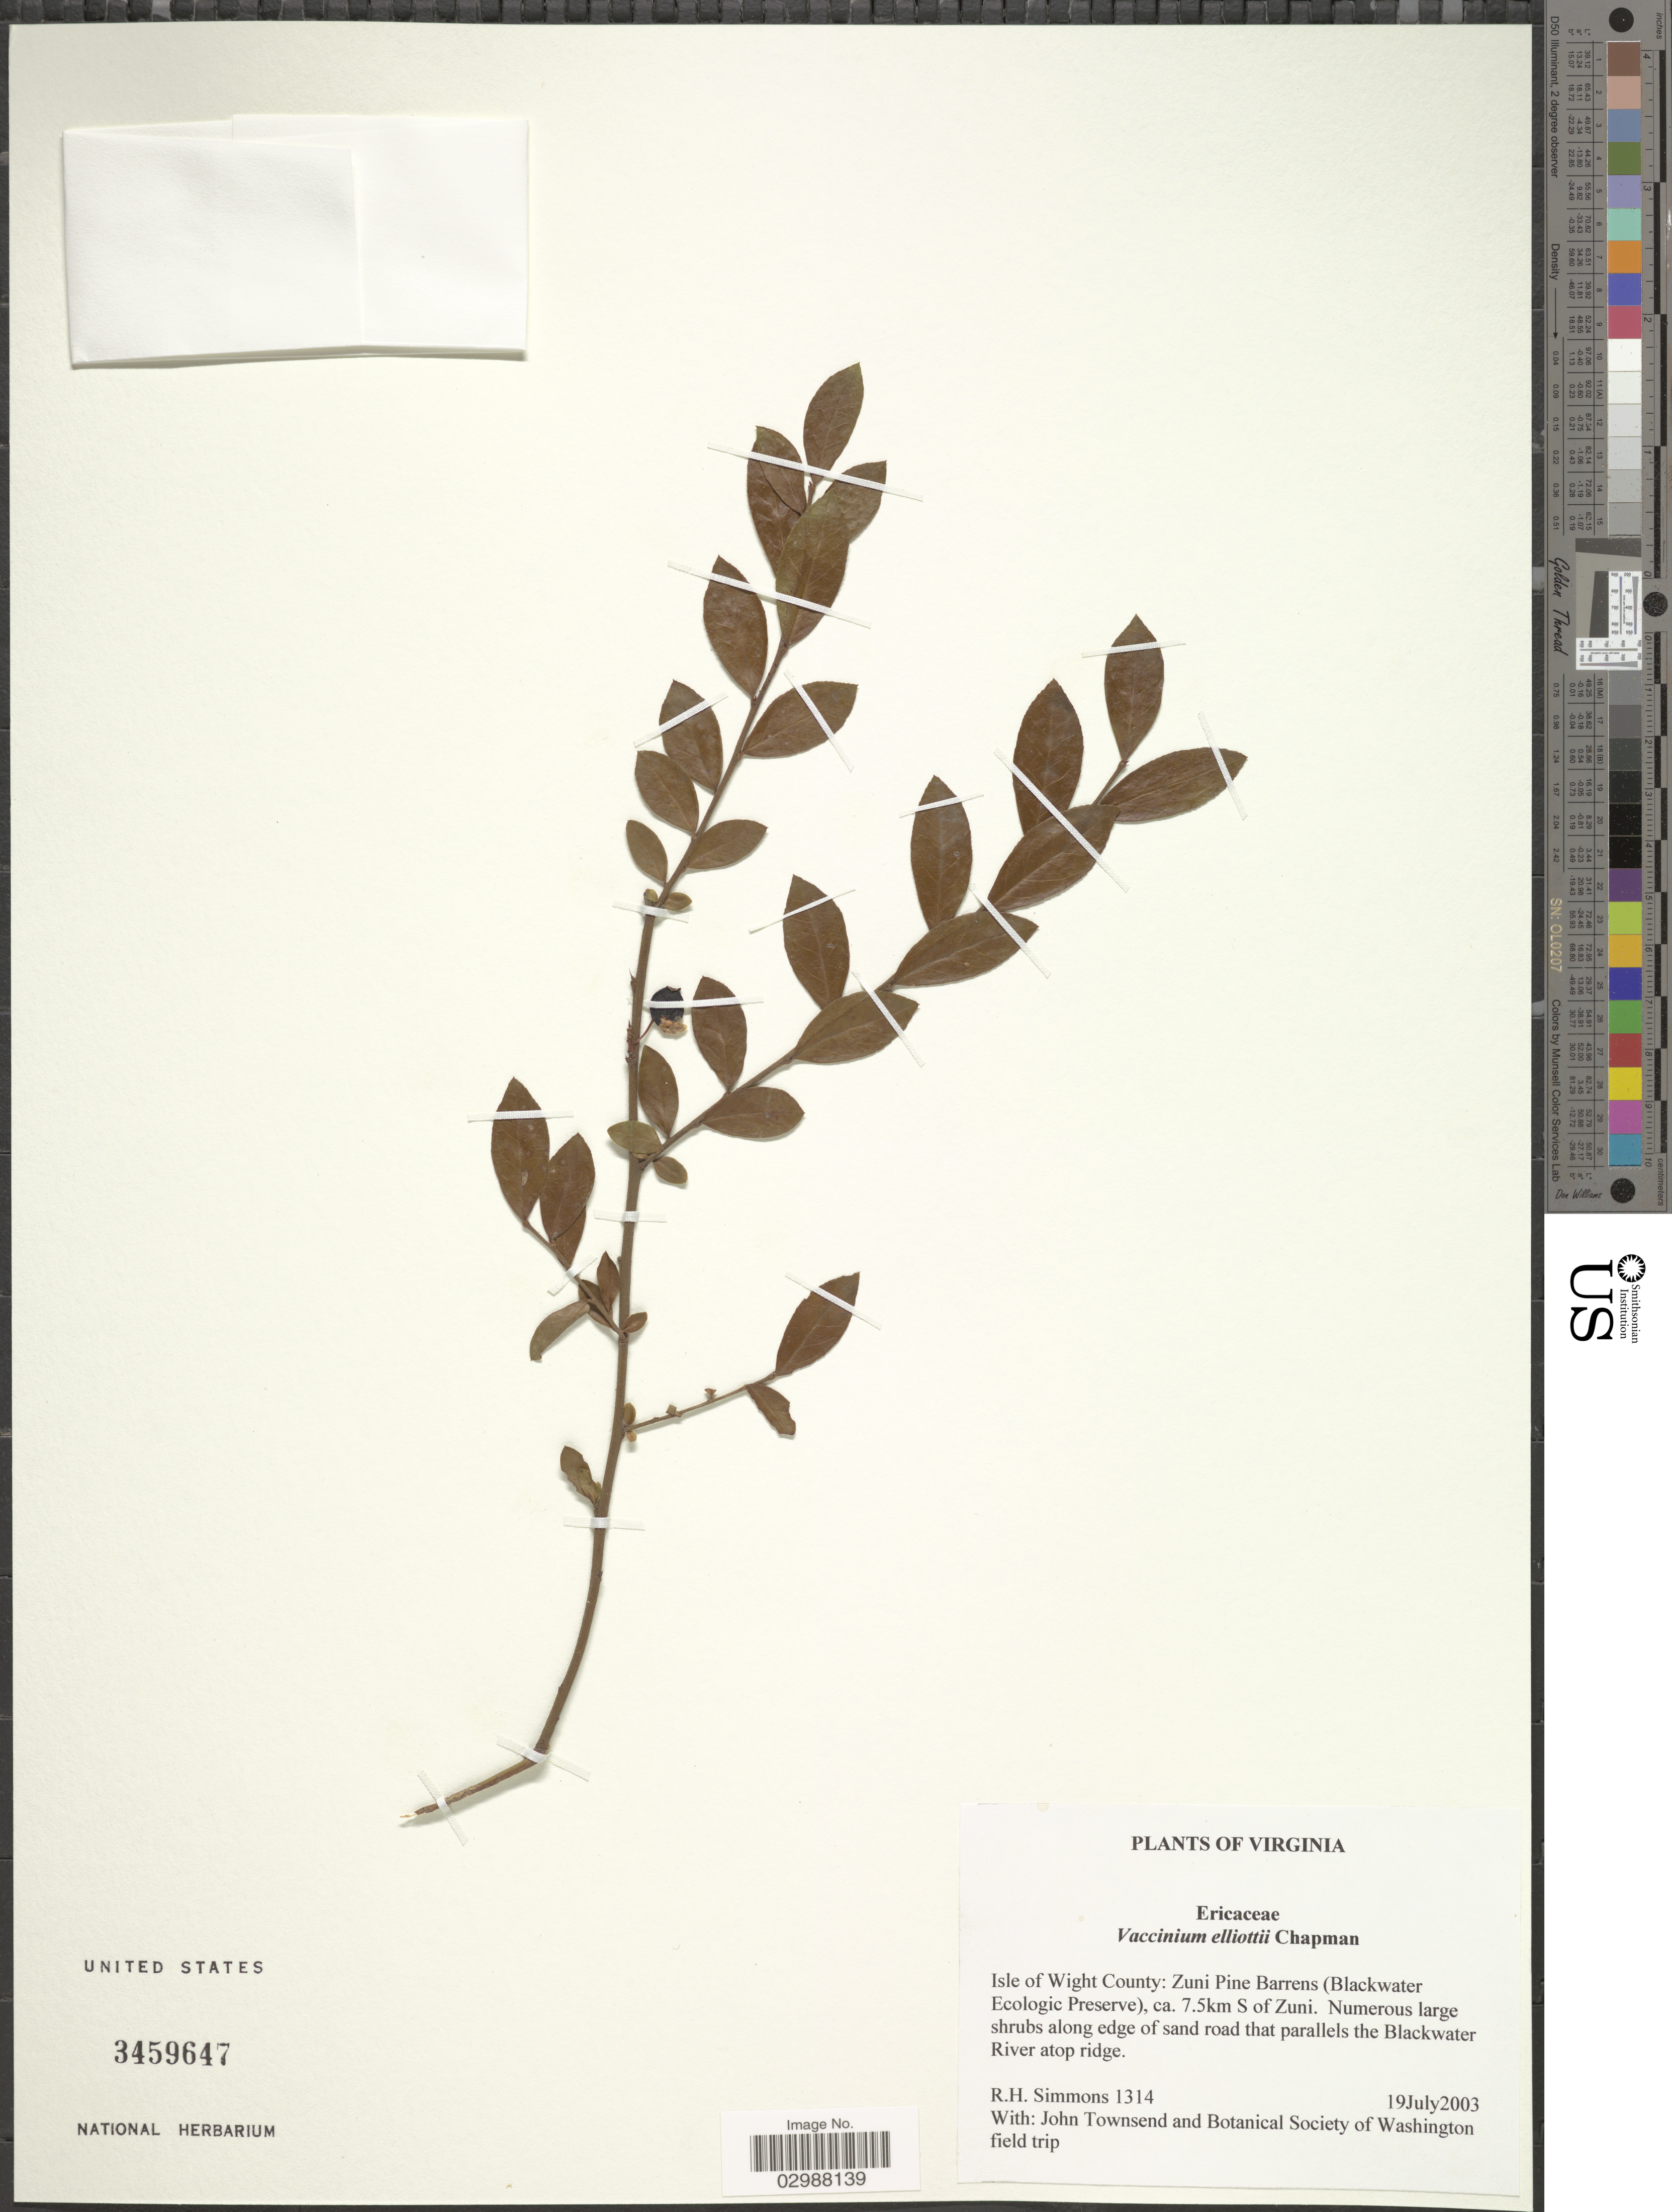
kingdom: Plantae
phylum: Tracheophyta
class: Magnoliopsida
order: Ericales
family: Ericaceae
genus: Vaccinium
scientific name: Vaccinium elliottii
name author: Chapm.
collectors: R. H. Simmons, J. F. Townsend & Botanical Society of Washington field trip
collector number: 1314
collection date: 2003-07-19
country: United States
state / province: Virginia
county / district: Isle of Wight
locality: Isle of Wight County: Zuni Pine Barrens (Blackwater Ecologic Preserve), ca. 7.5km S. of Zuni. Numerous large shrubs along edge of sand road that parallels the Blackwater River atop ridge.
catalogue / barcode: US 3459647